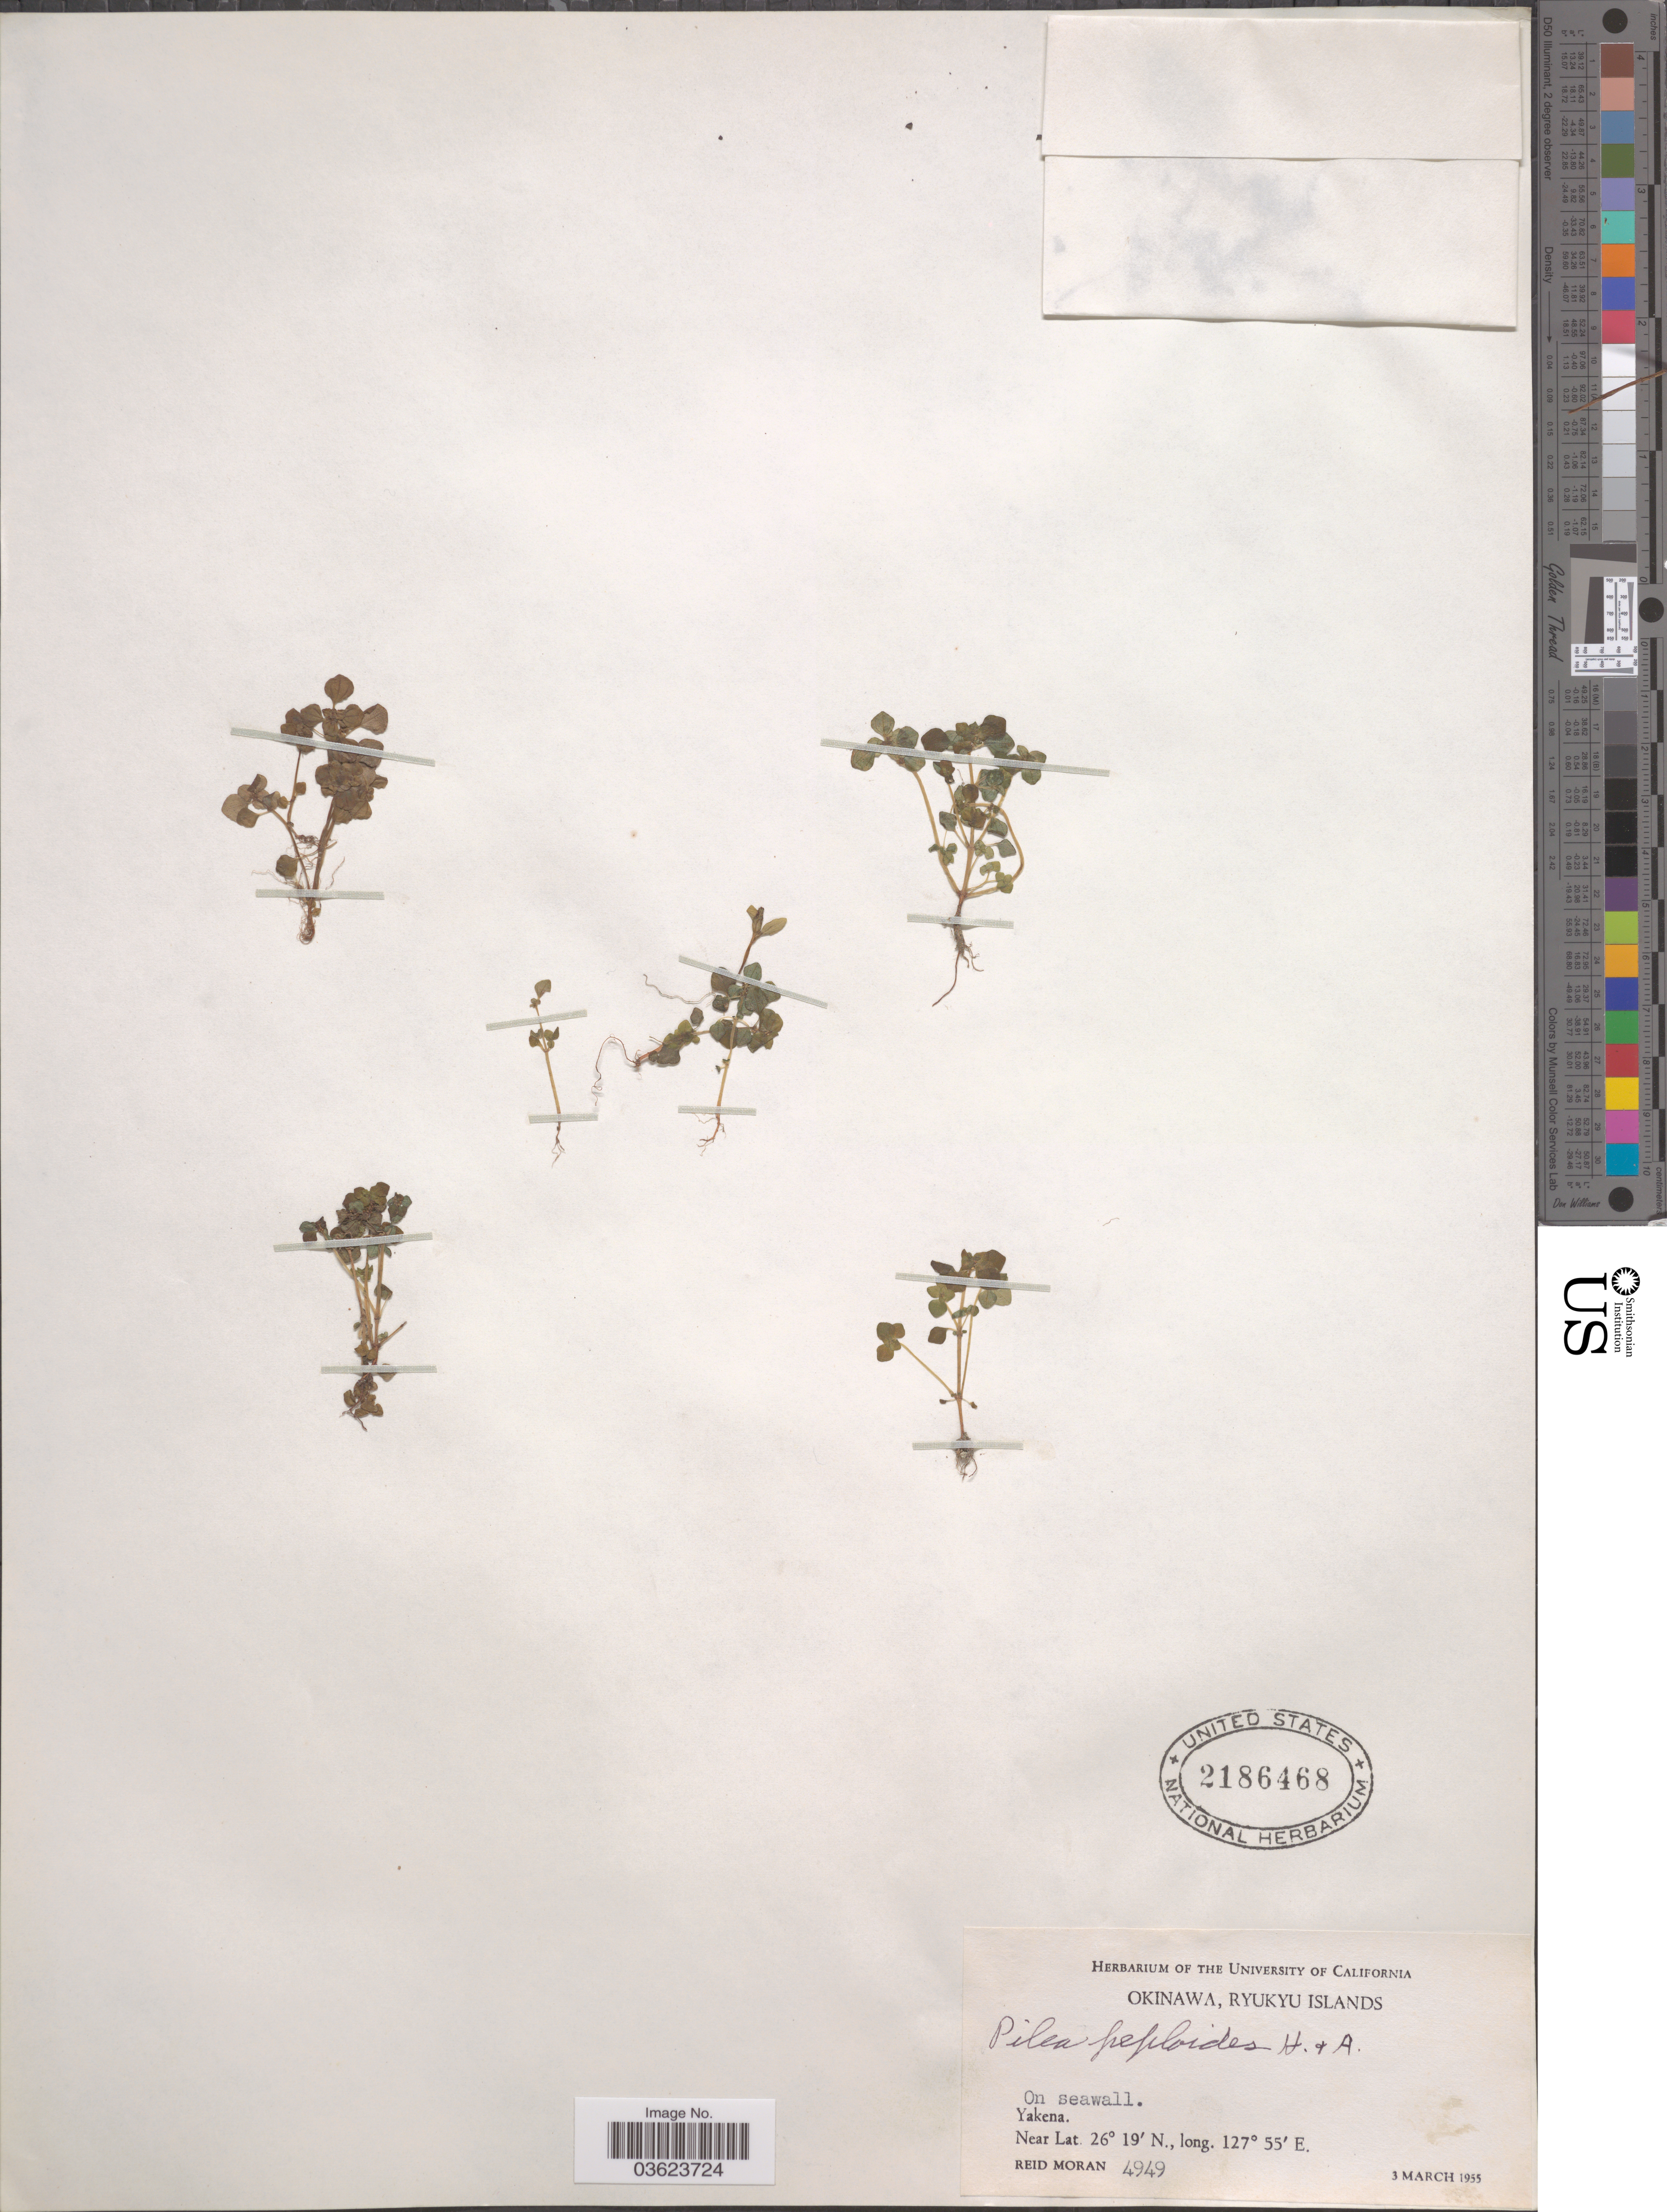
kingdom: Plantae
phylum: Tracheophyta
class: Magnoliopsida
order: Rosales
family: Urticaceae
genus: Pilea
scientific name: Pilea peploides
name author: (Gaudich.) Hook. & Arn.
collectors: R. Moran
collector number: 4949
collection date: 1955-03-03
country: Japan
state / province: Okinawa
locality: Ryukyu Islands. Yakena.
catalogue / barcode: US 2186468